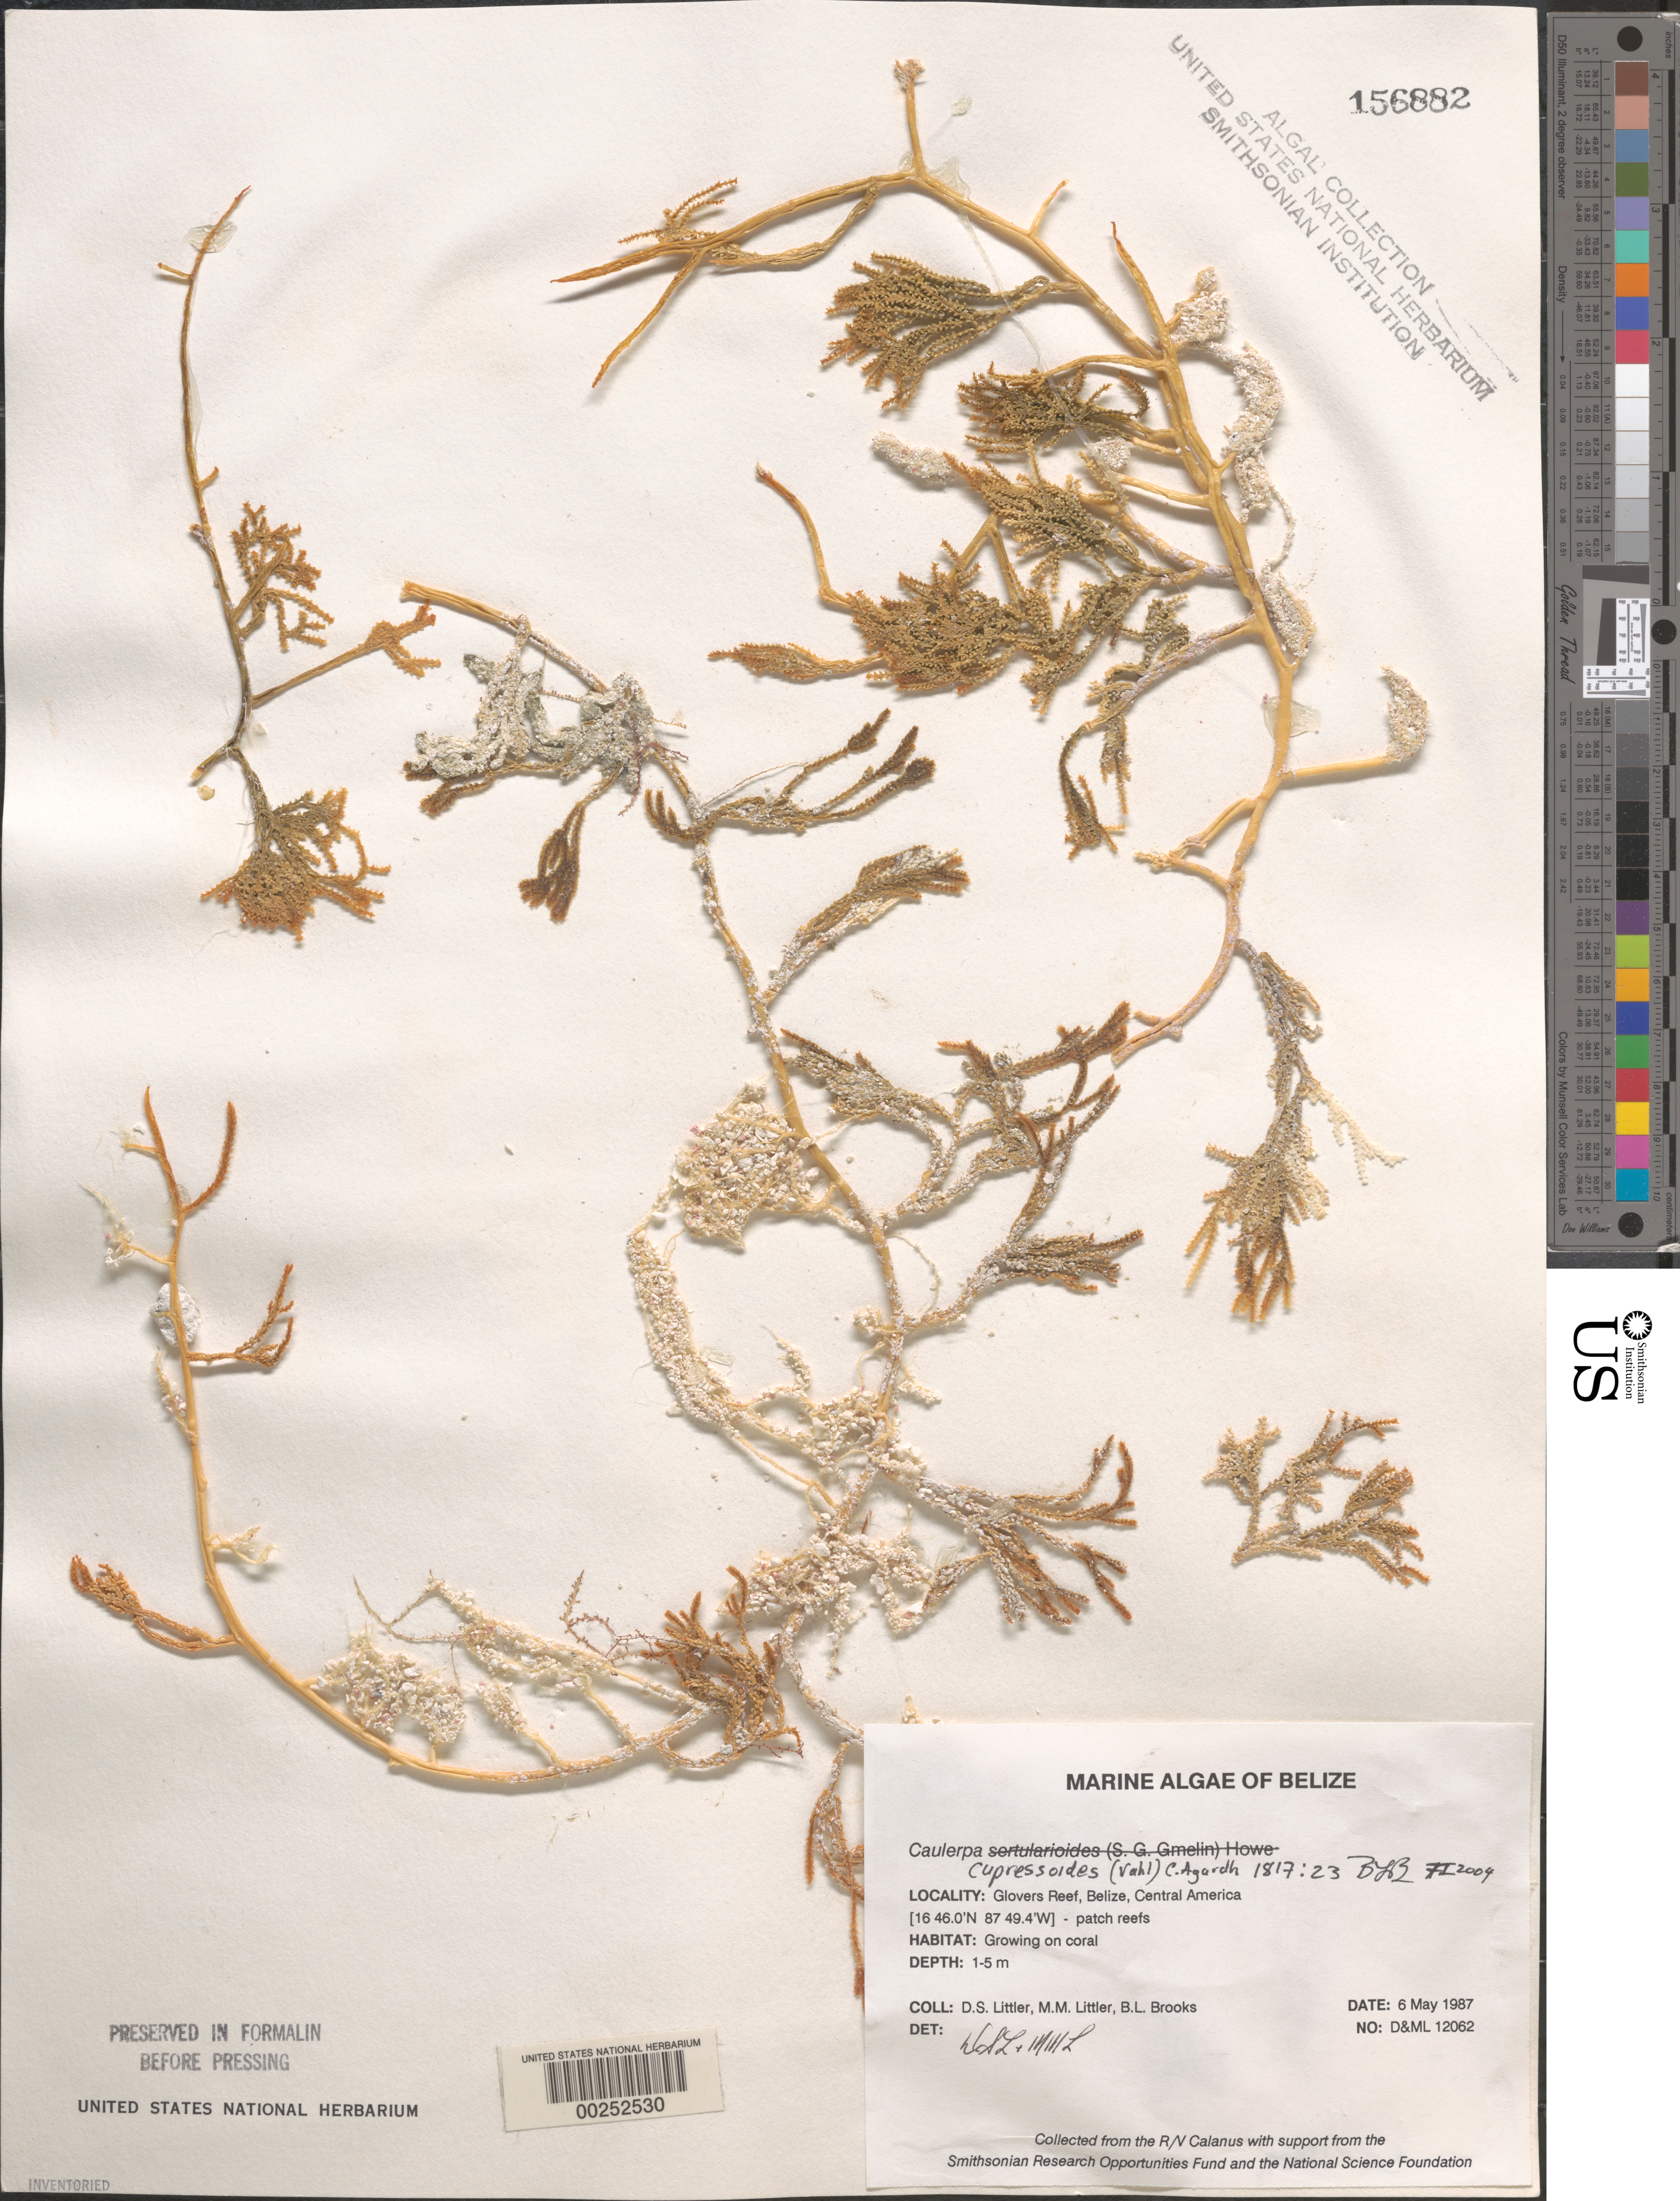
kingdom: Plantae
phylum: Chlorophyta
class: Ulvophyceae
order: Bryopsidales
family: Caulerpaceae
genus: Caulerpa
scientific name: Caulerpa cupressoides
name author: (Vahl) C. Agardh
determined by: Brooks, B. L., (BOT), Smithsonian Institution - National Museum of Natural History (UNITED STATES)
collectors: D. S. Littler, M. M. Littler & B. Brooks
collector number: D&ML 12062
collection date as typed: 06 May 1987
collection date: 1987-05-06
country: Belize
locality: Glover's Reef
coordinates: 16 46.0' N, 87 49.4' W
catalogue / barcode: US 156882